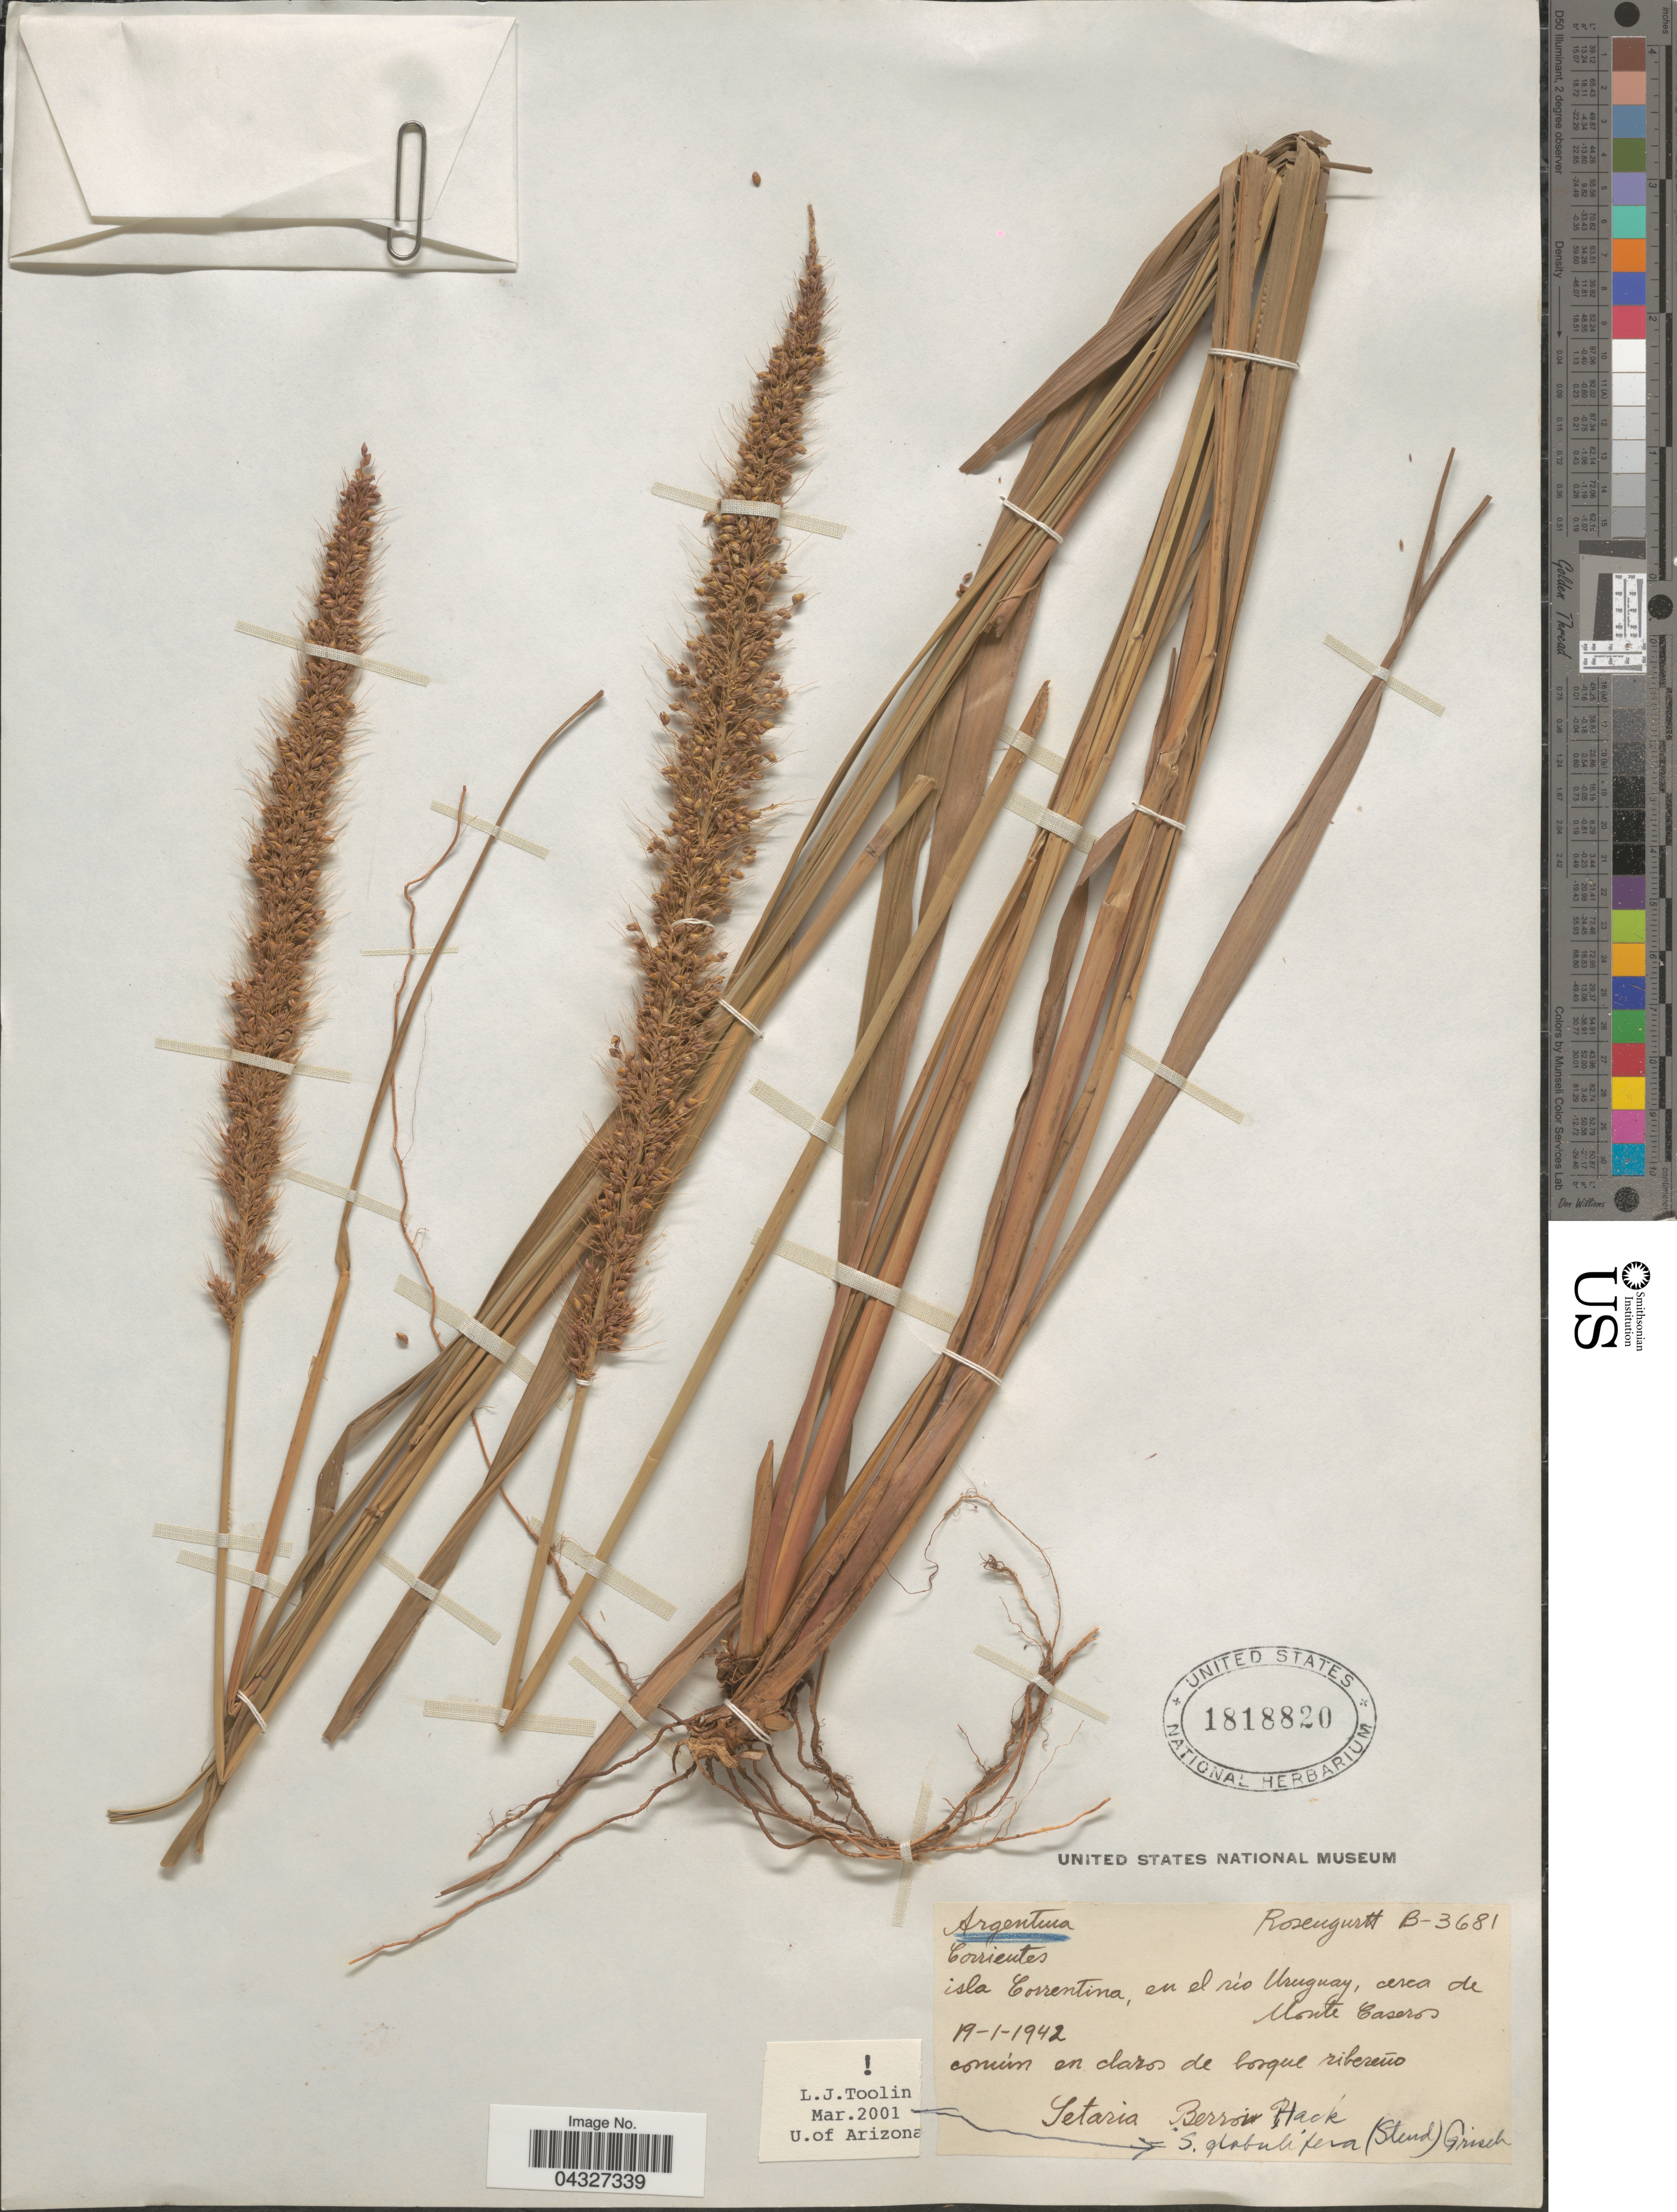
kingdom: Plantae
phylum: Tracheophyta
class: Liliopsida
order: Poales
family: Poaceae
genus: Setaria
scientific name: Setaria globulifera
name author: Griseb.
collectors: Rosengurtt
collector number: B3681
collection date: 1942-01-19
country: Argentina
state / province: Corrientes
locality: Corrientes. Isla Correntina, en el río Uruguay, cerca de Monte Caseros.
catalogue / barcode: US 1818820